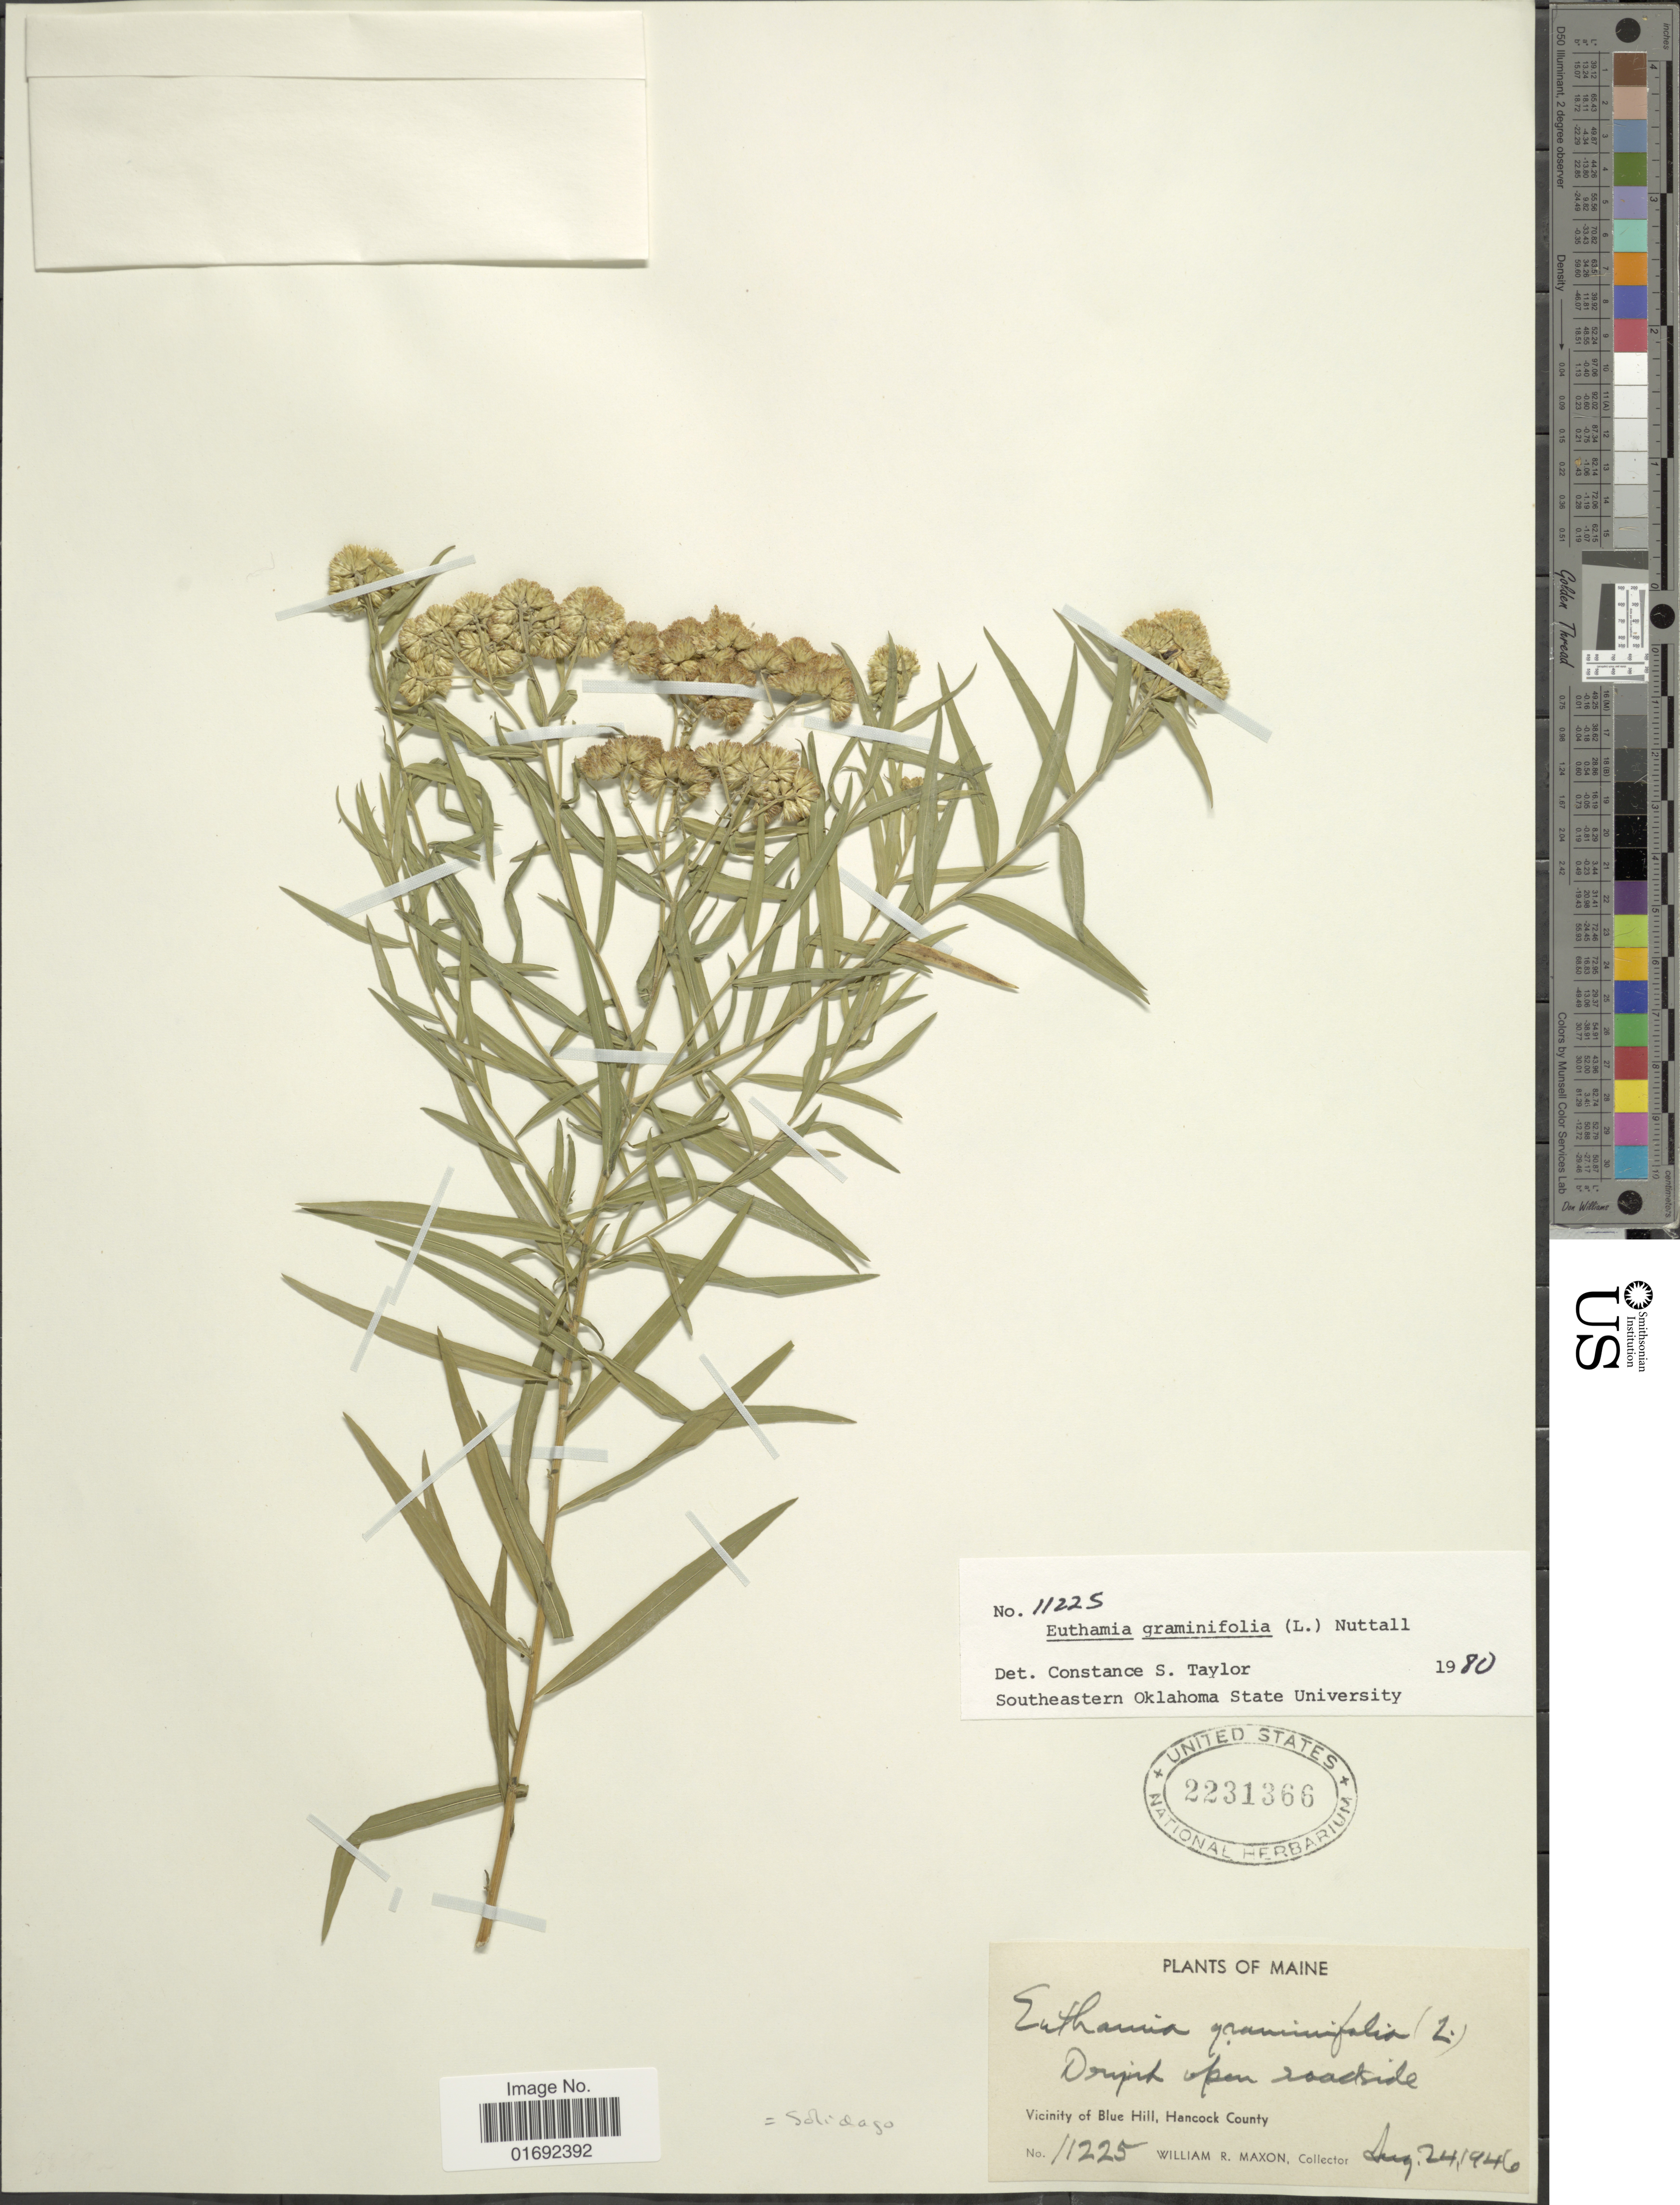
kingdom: Plantae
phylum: Tracheophyta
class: Magnoliopsida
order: Asterales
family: Asteraceae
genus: Euthamia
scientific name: Euthamia graminifolia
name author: (L.) Nutt.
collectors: W. R. Maxon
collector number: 11225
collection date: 1946-08-24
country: United States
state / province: Maine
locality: Vicinity of Blue Hill, Hancock County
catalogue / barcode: US 2231366